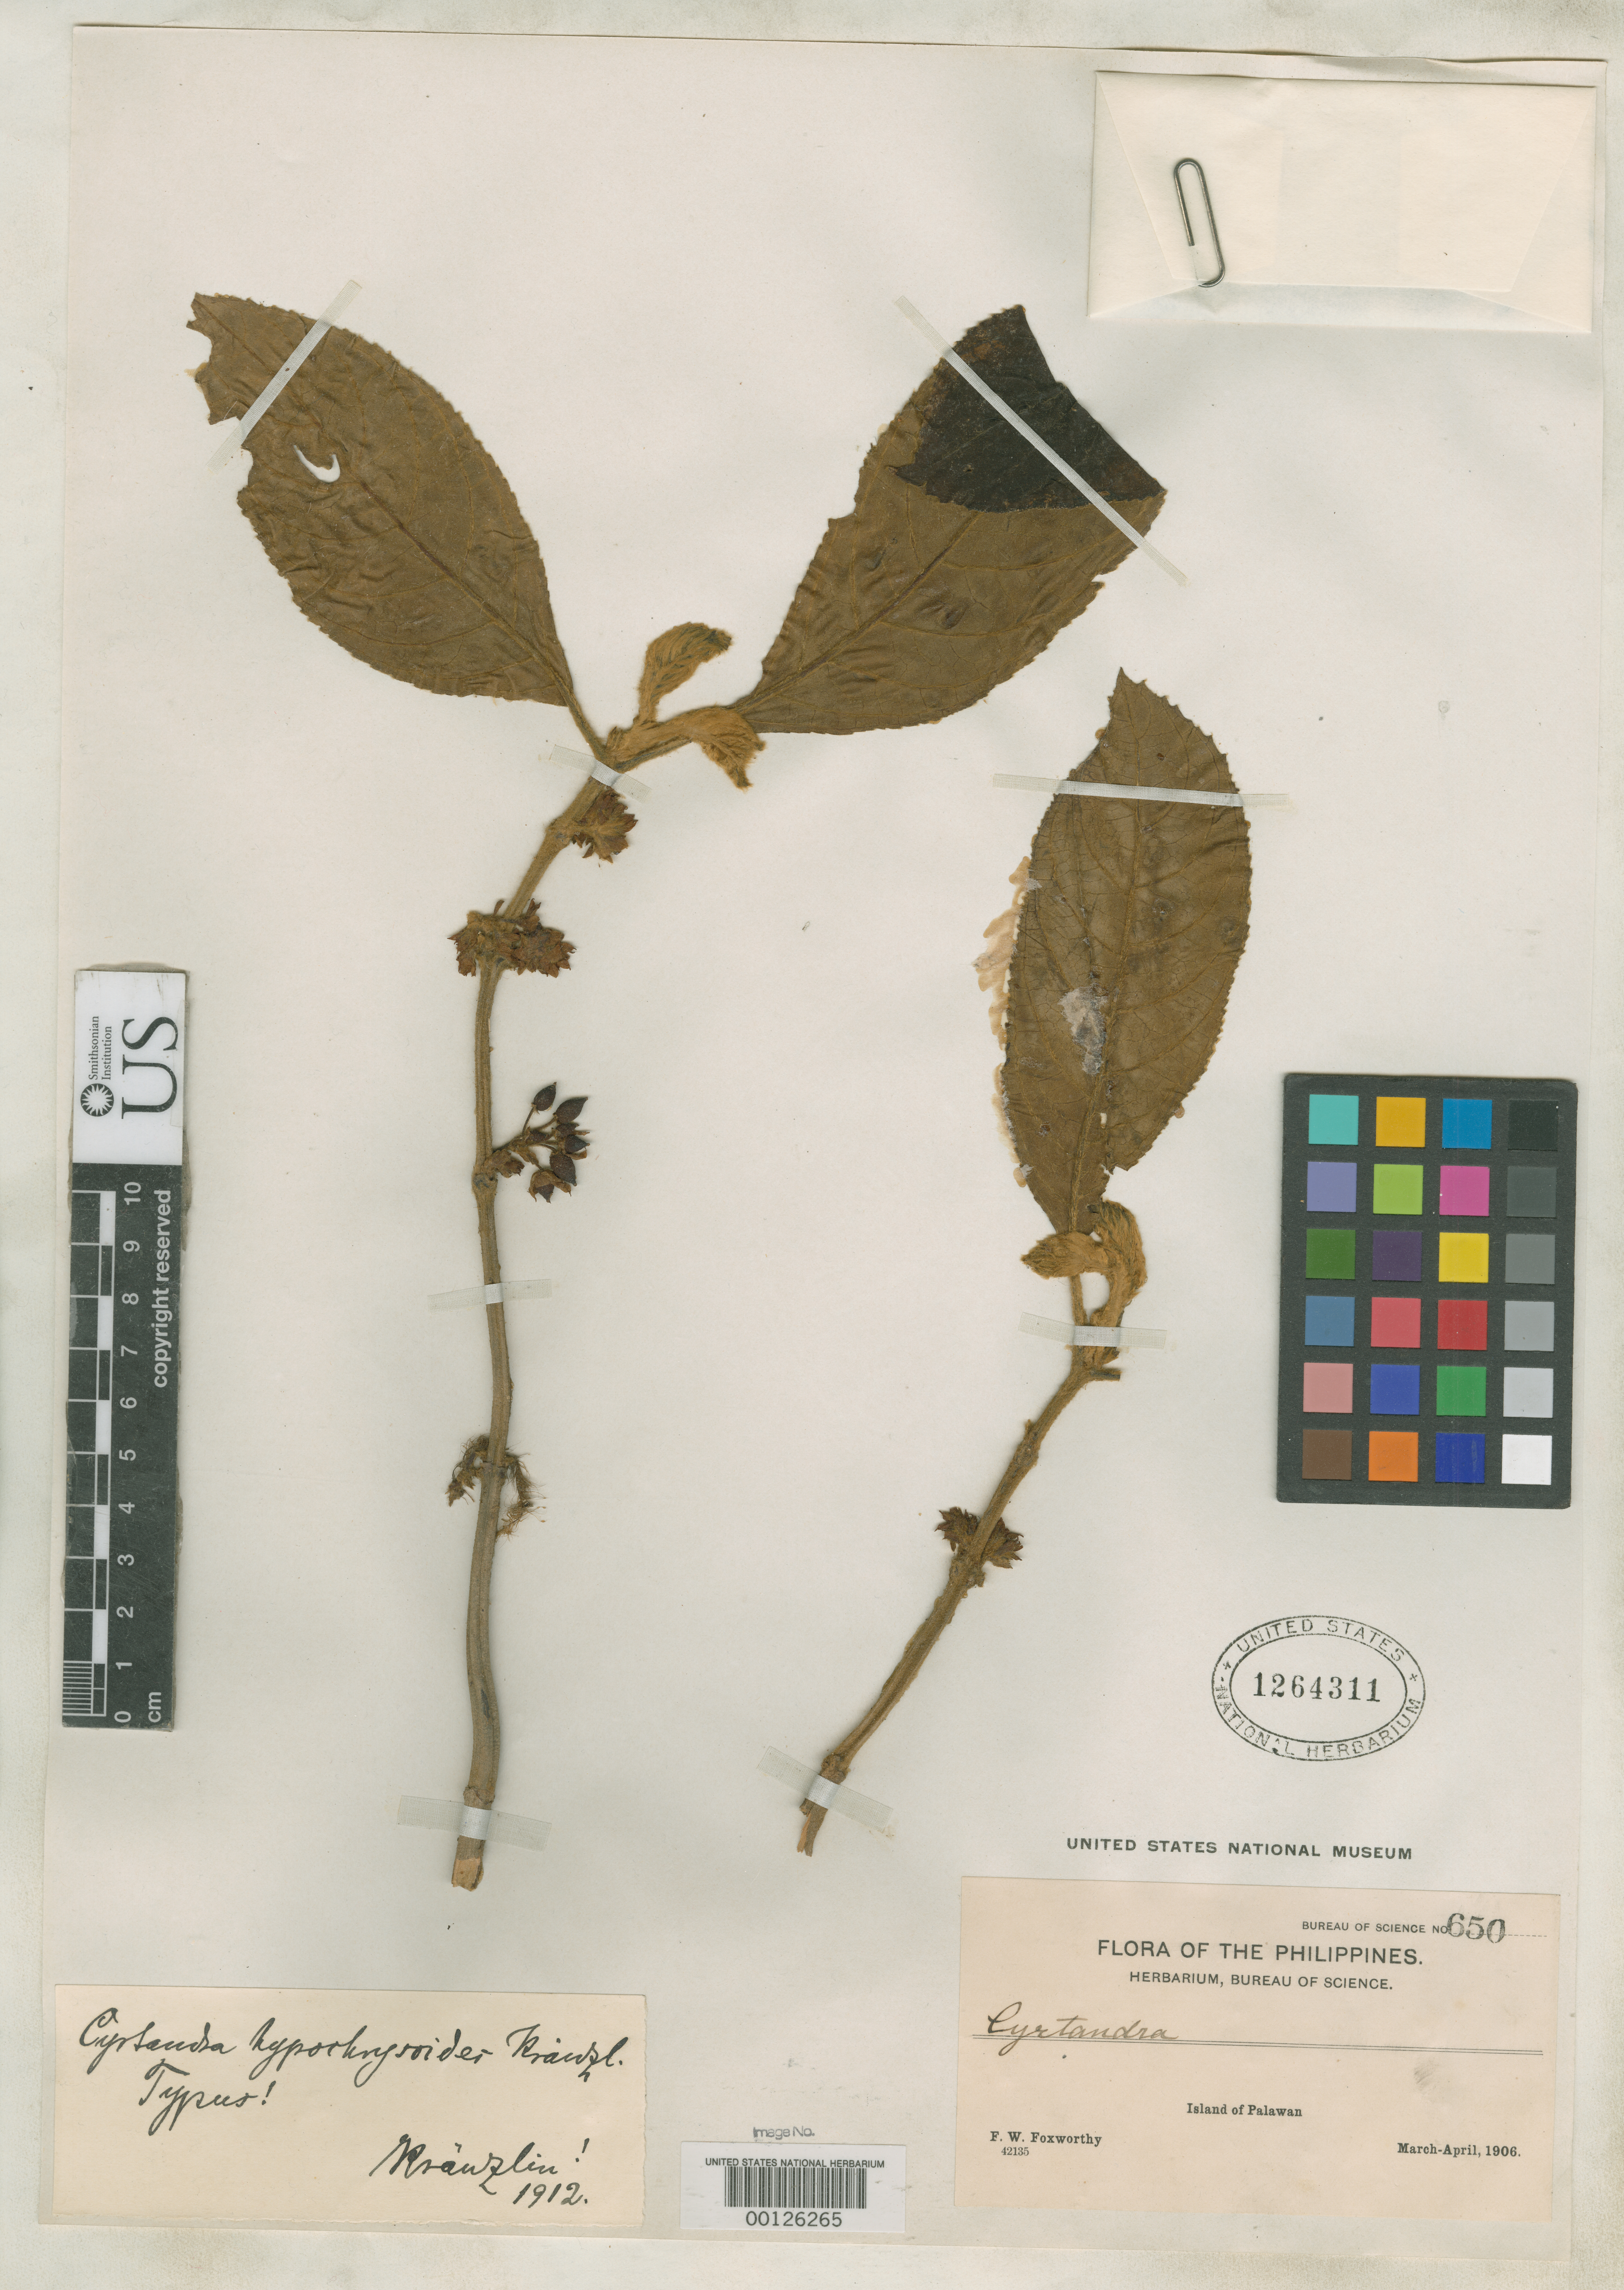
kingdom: Plantae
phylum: Tracheophyta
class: Magnoliopsida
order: Lamiales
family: Gesneriaceae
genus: Cyrtandra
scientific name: Cyrtandra hypochrysoides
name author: Kraenzl.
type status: Syntype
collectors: F. W. Foxworthy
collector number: Bur. Sci 650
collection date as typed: Mar 1906 to -- Apr 1906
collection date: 1906-03/1906-04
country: Philippines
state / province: Mimaropa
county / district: Palawan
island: Palawan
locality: Mt. Victoria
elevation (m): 1520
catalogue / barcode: US 1264311